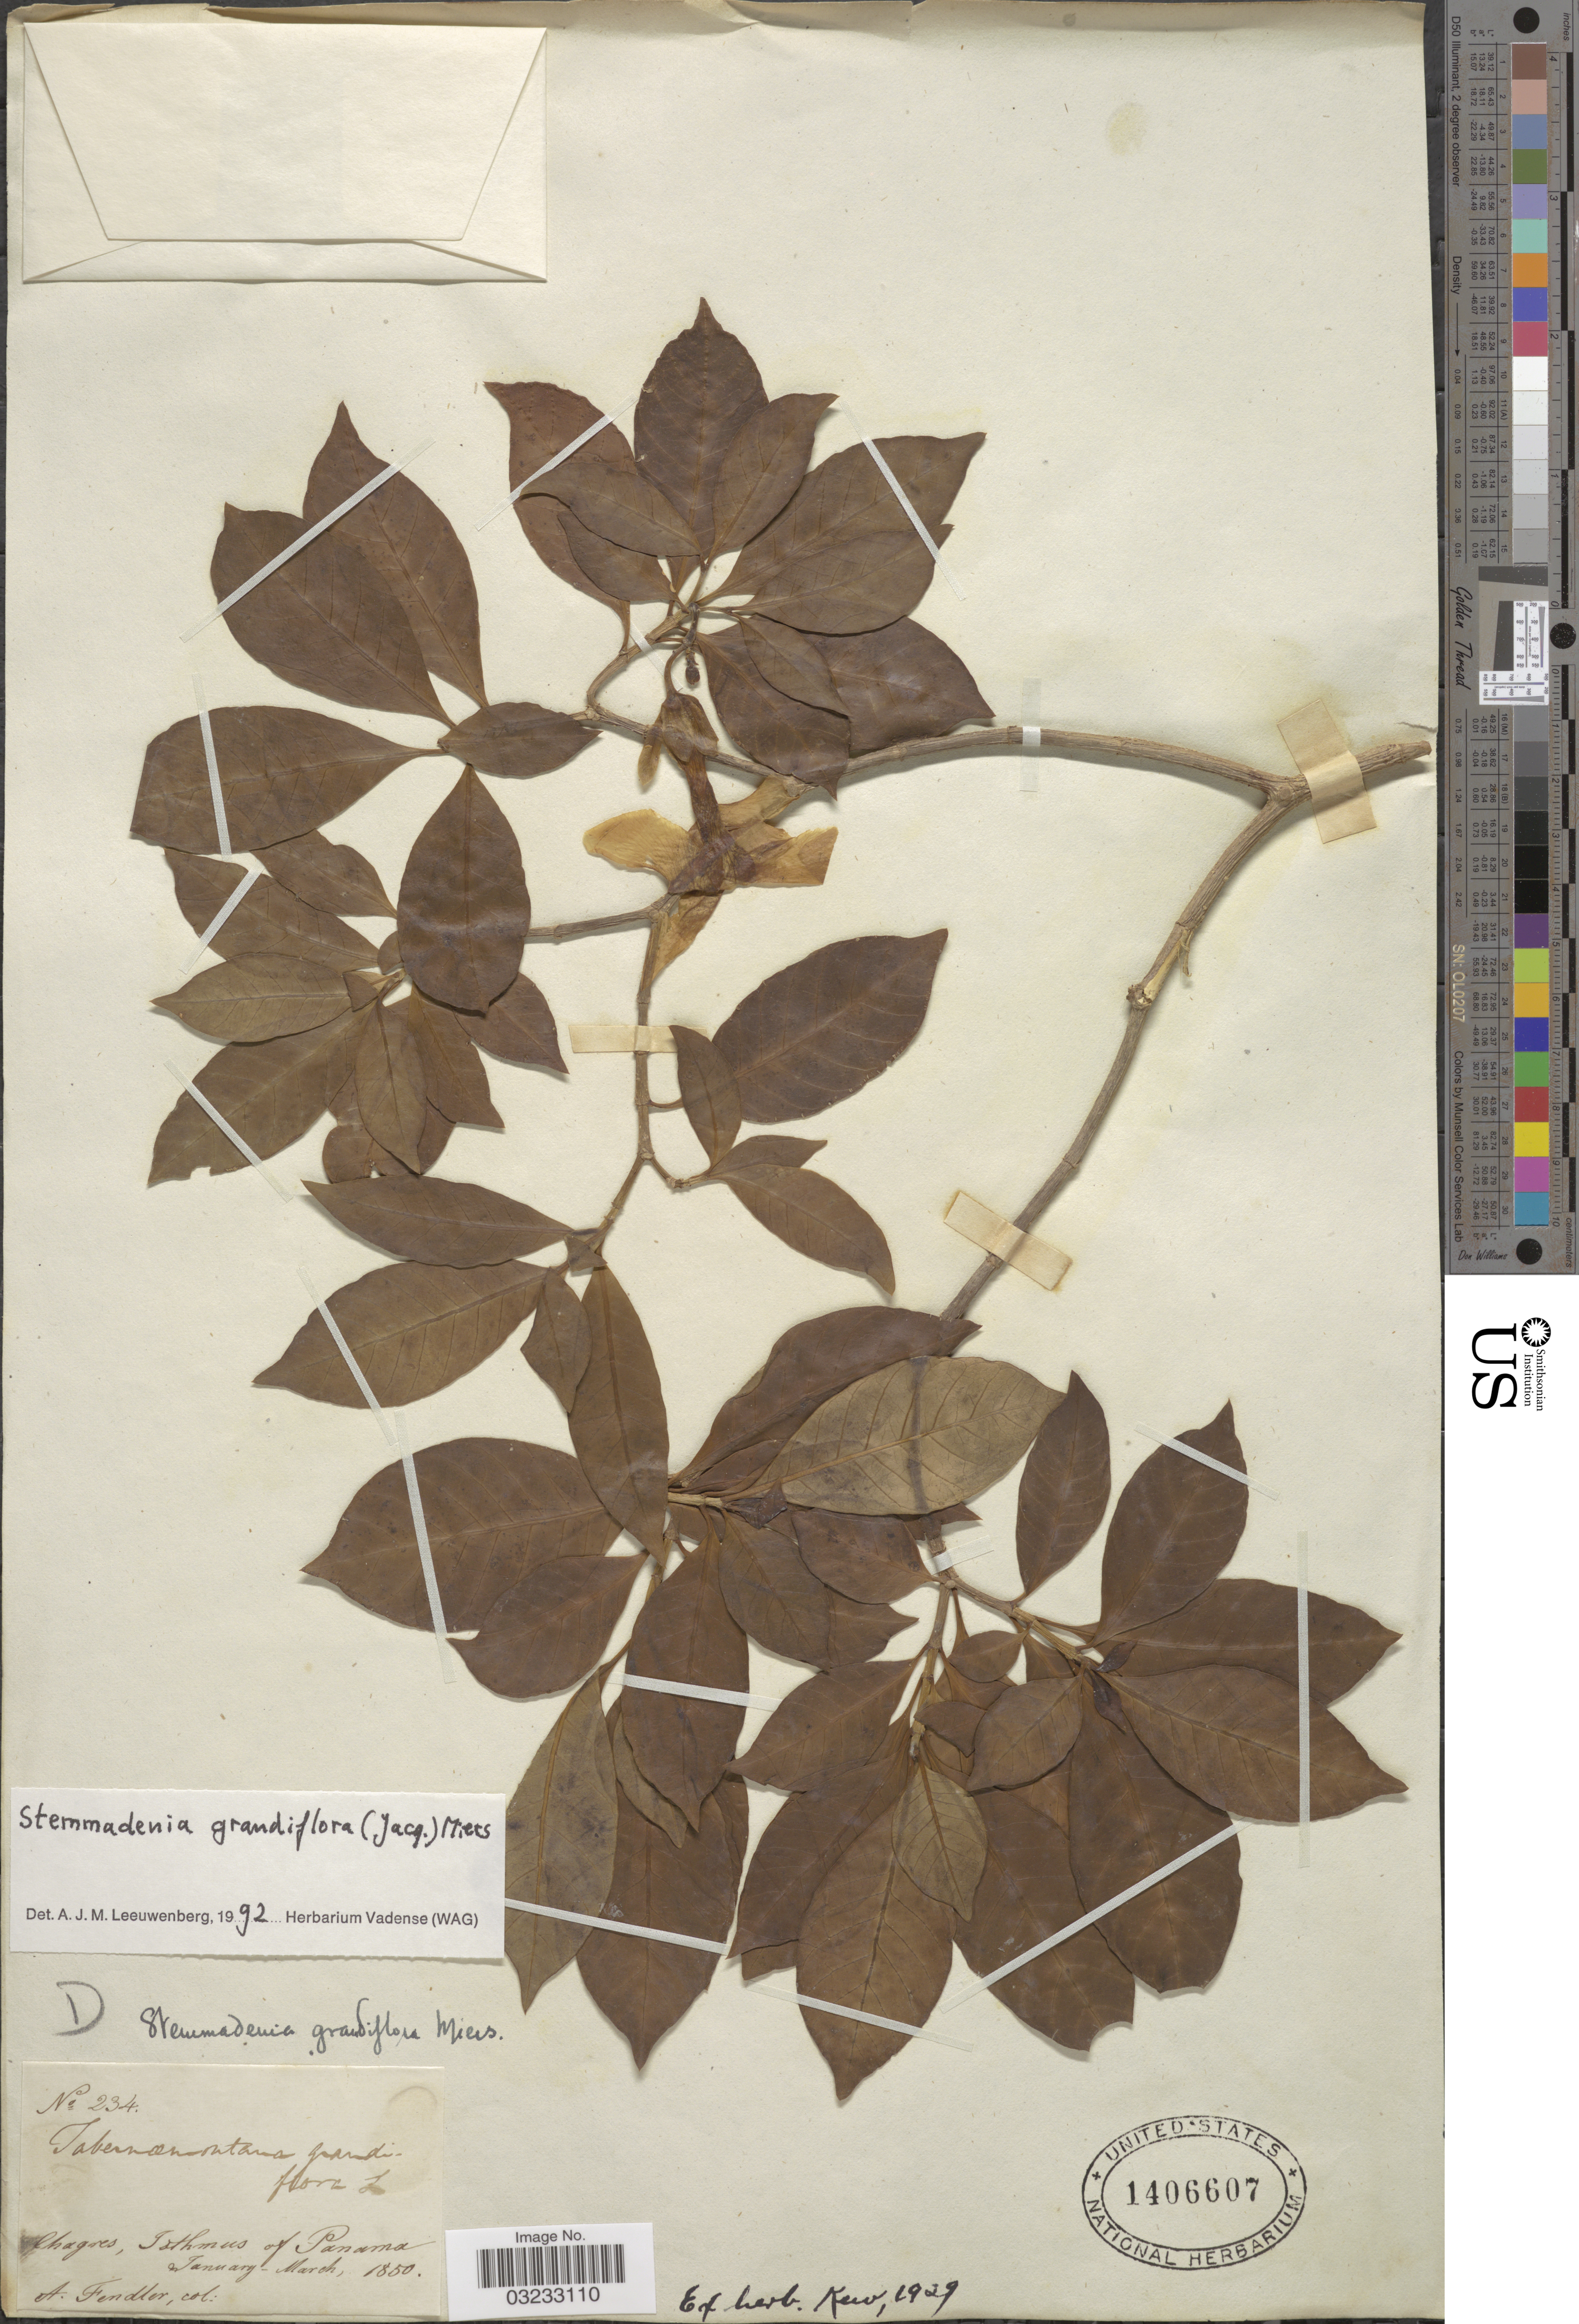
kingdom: Plantae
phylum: Tracheophyta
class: Magnoliopsida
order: Gentianales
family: Apocynaceae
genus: Stemmadenia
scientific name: Stemmadenia grandiflora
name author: (Jacq.) Miers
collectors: A. Fendler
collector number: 234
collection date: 1850-01/1850-03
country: Panama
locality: Chagres, Isthmus of Panama.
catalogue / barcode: US 1406607